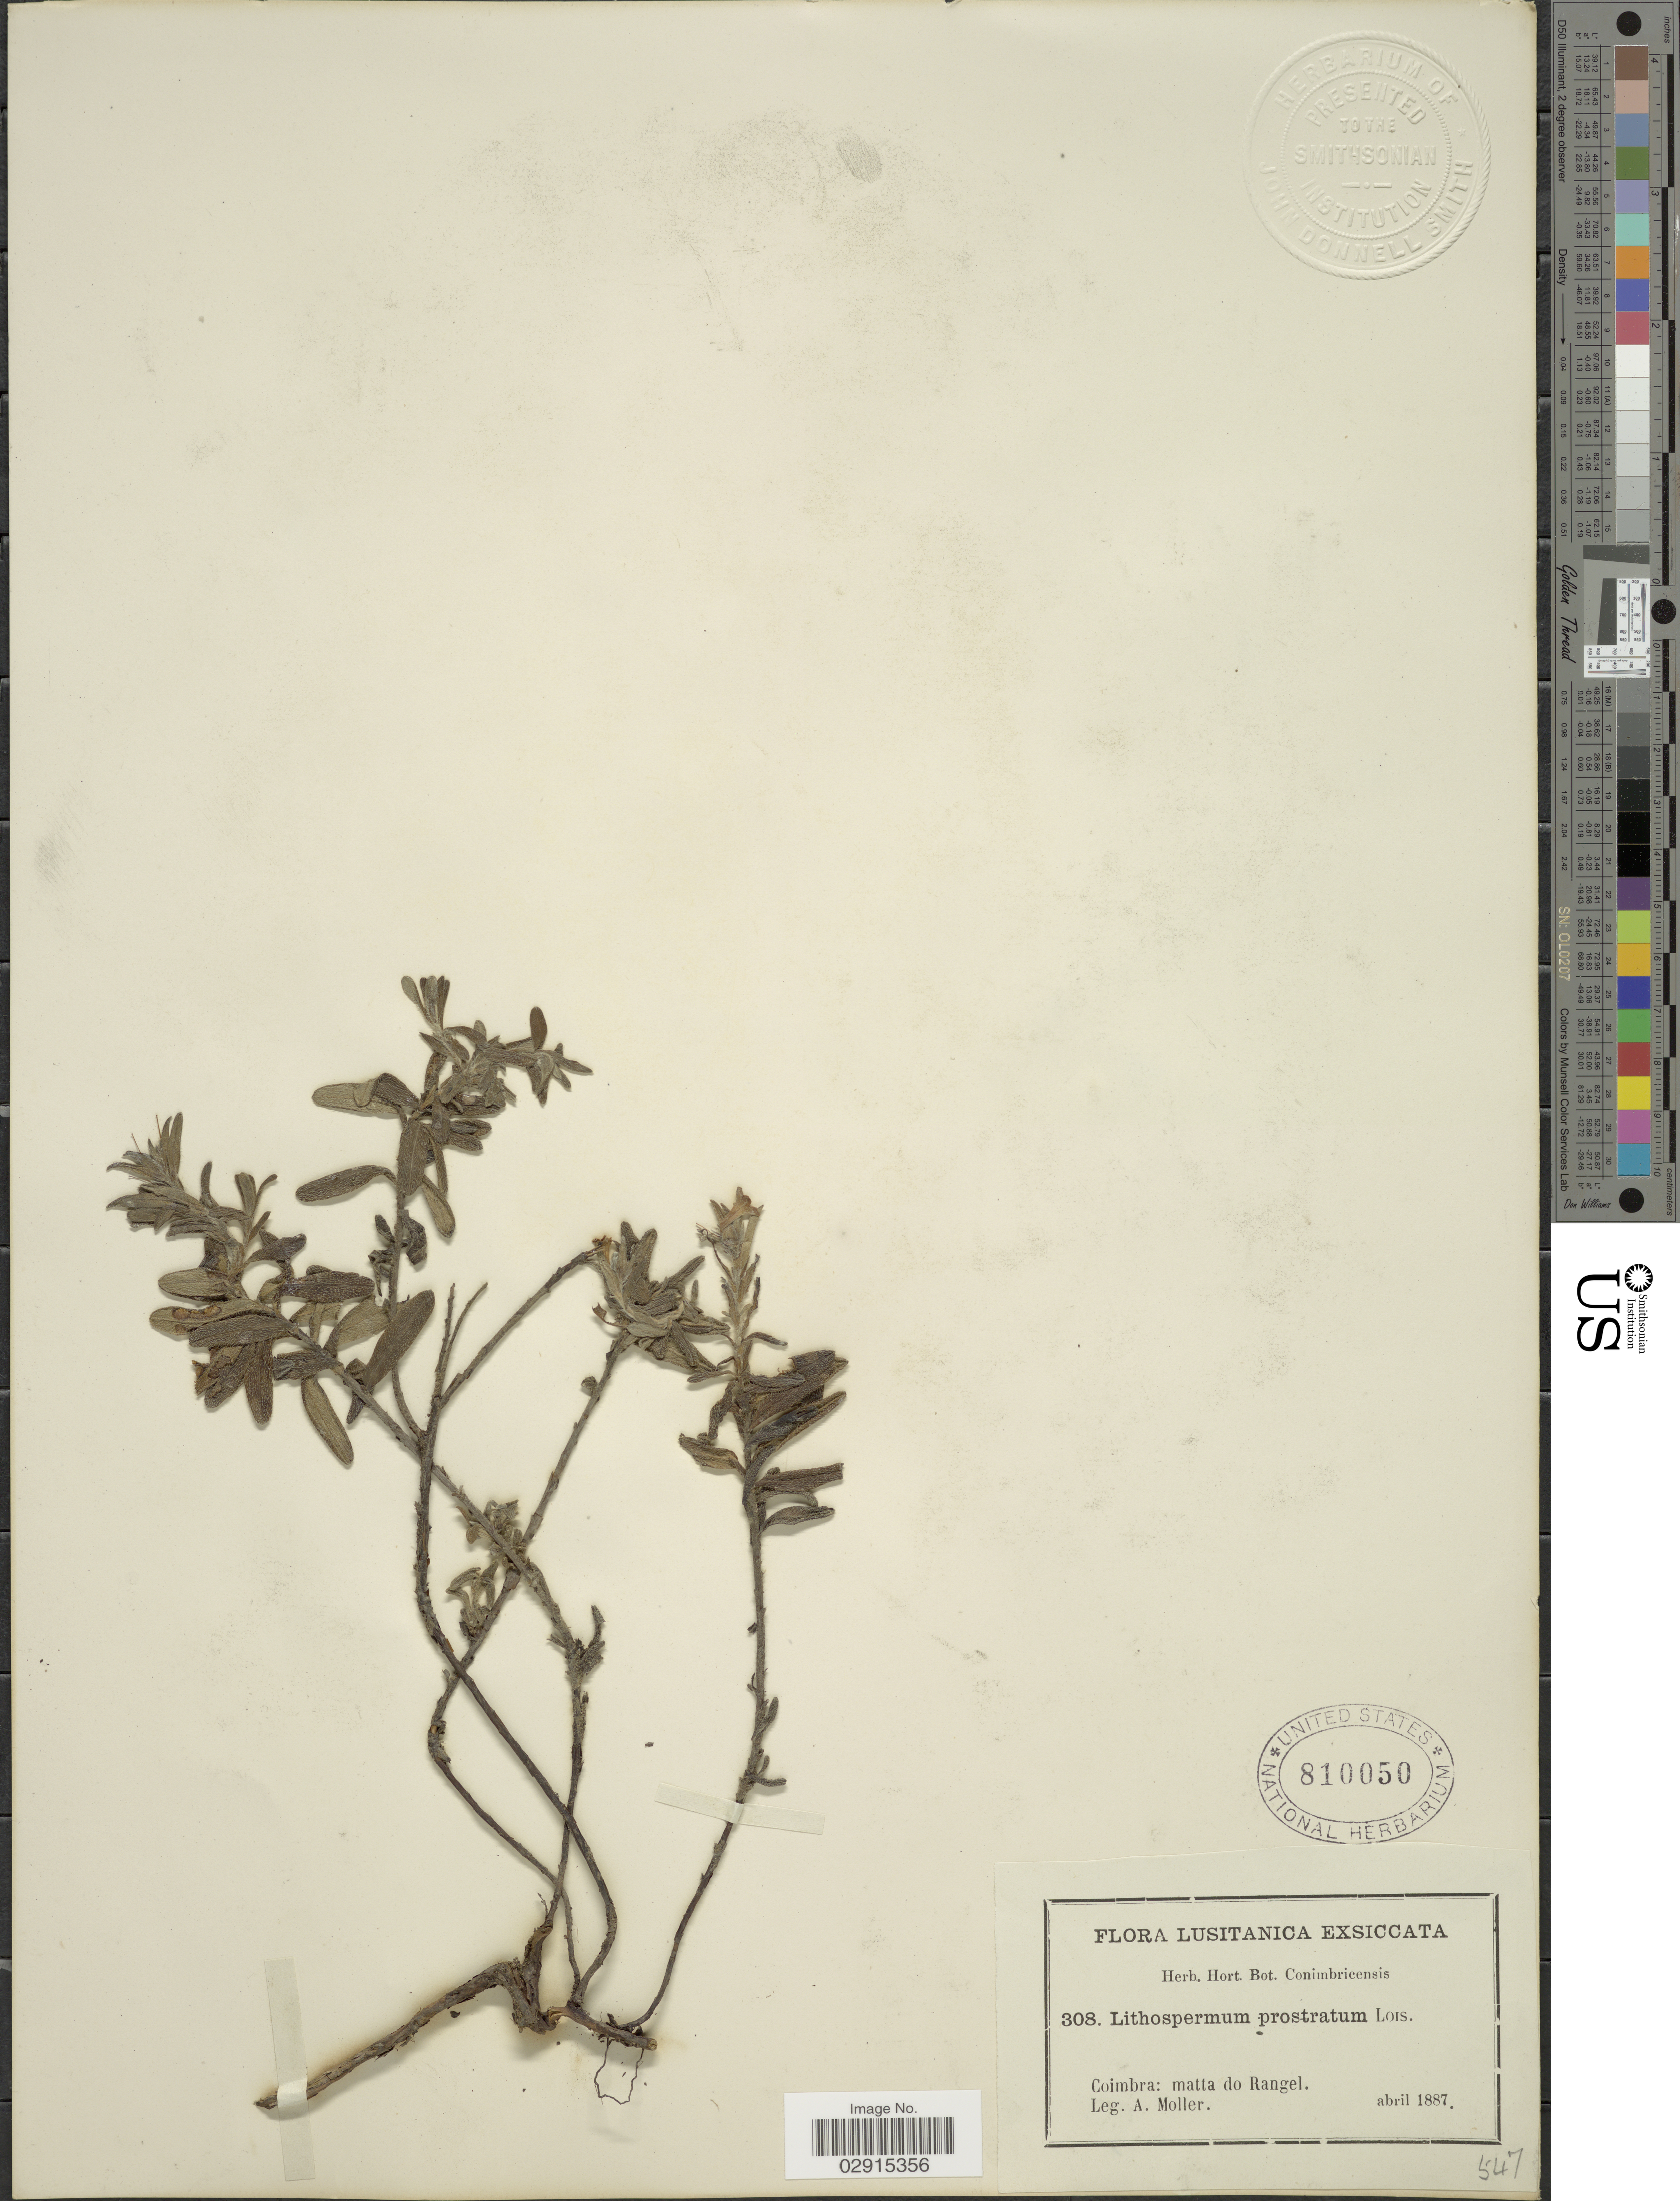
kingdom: Plantae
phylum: Tracheophyta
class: Magnoliopsida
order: Boraginales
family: Boraginaceae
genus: Lithospermum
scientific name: Lithospermum prostratum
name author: Loisel.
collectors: A. Moller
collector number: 308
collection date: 1887-04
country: Portugal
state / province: Coimbra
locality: Coimbra: matta do Rangel. Lusitanica.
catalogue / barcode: US 810050